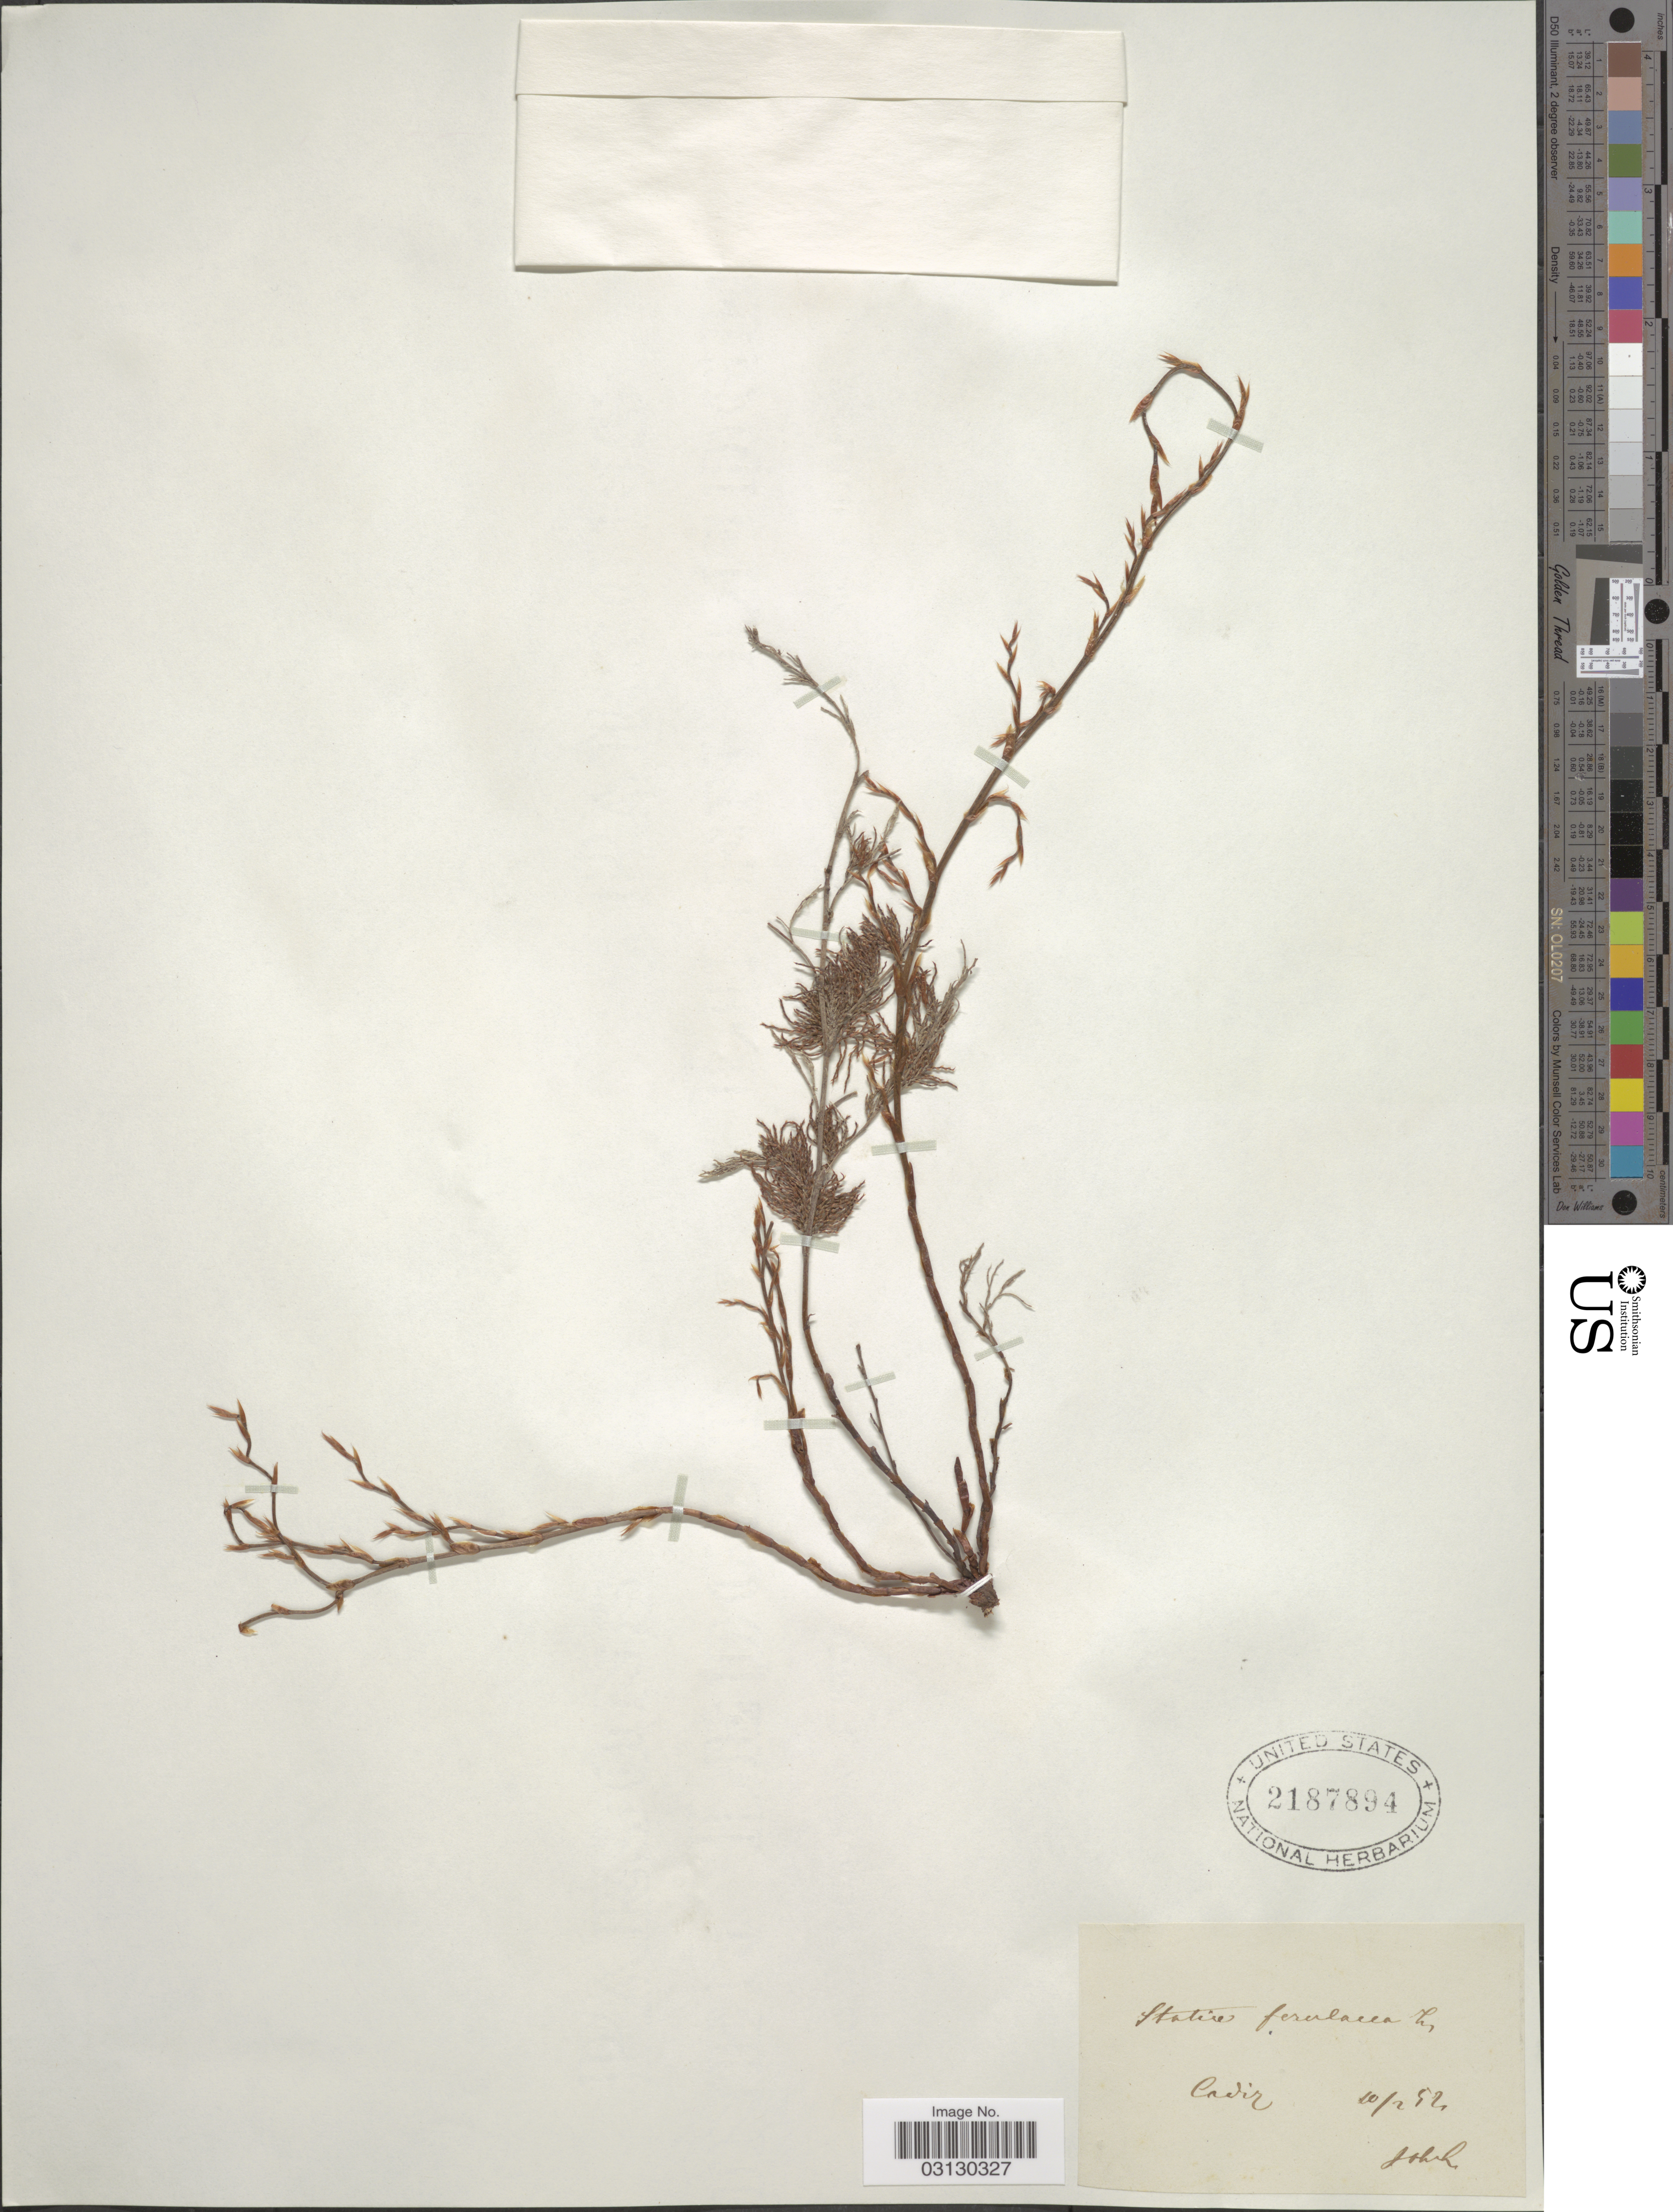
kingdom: Plantae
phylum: Tracheophyta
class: Magnoliopsida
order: Caryophyllales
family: Plumbaginaceae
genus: Myriolimon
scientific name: Myriolimon ferulaceum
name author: (L.) Lledó et al.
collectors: Johrh.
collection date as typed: Transcribed d/m/y: 10/2/52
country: Spain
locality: Cadiz.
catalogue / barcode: US 2187894